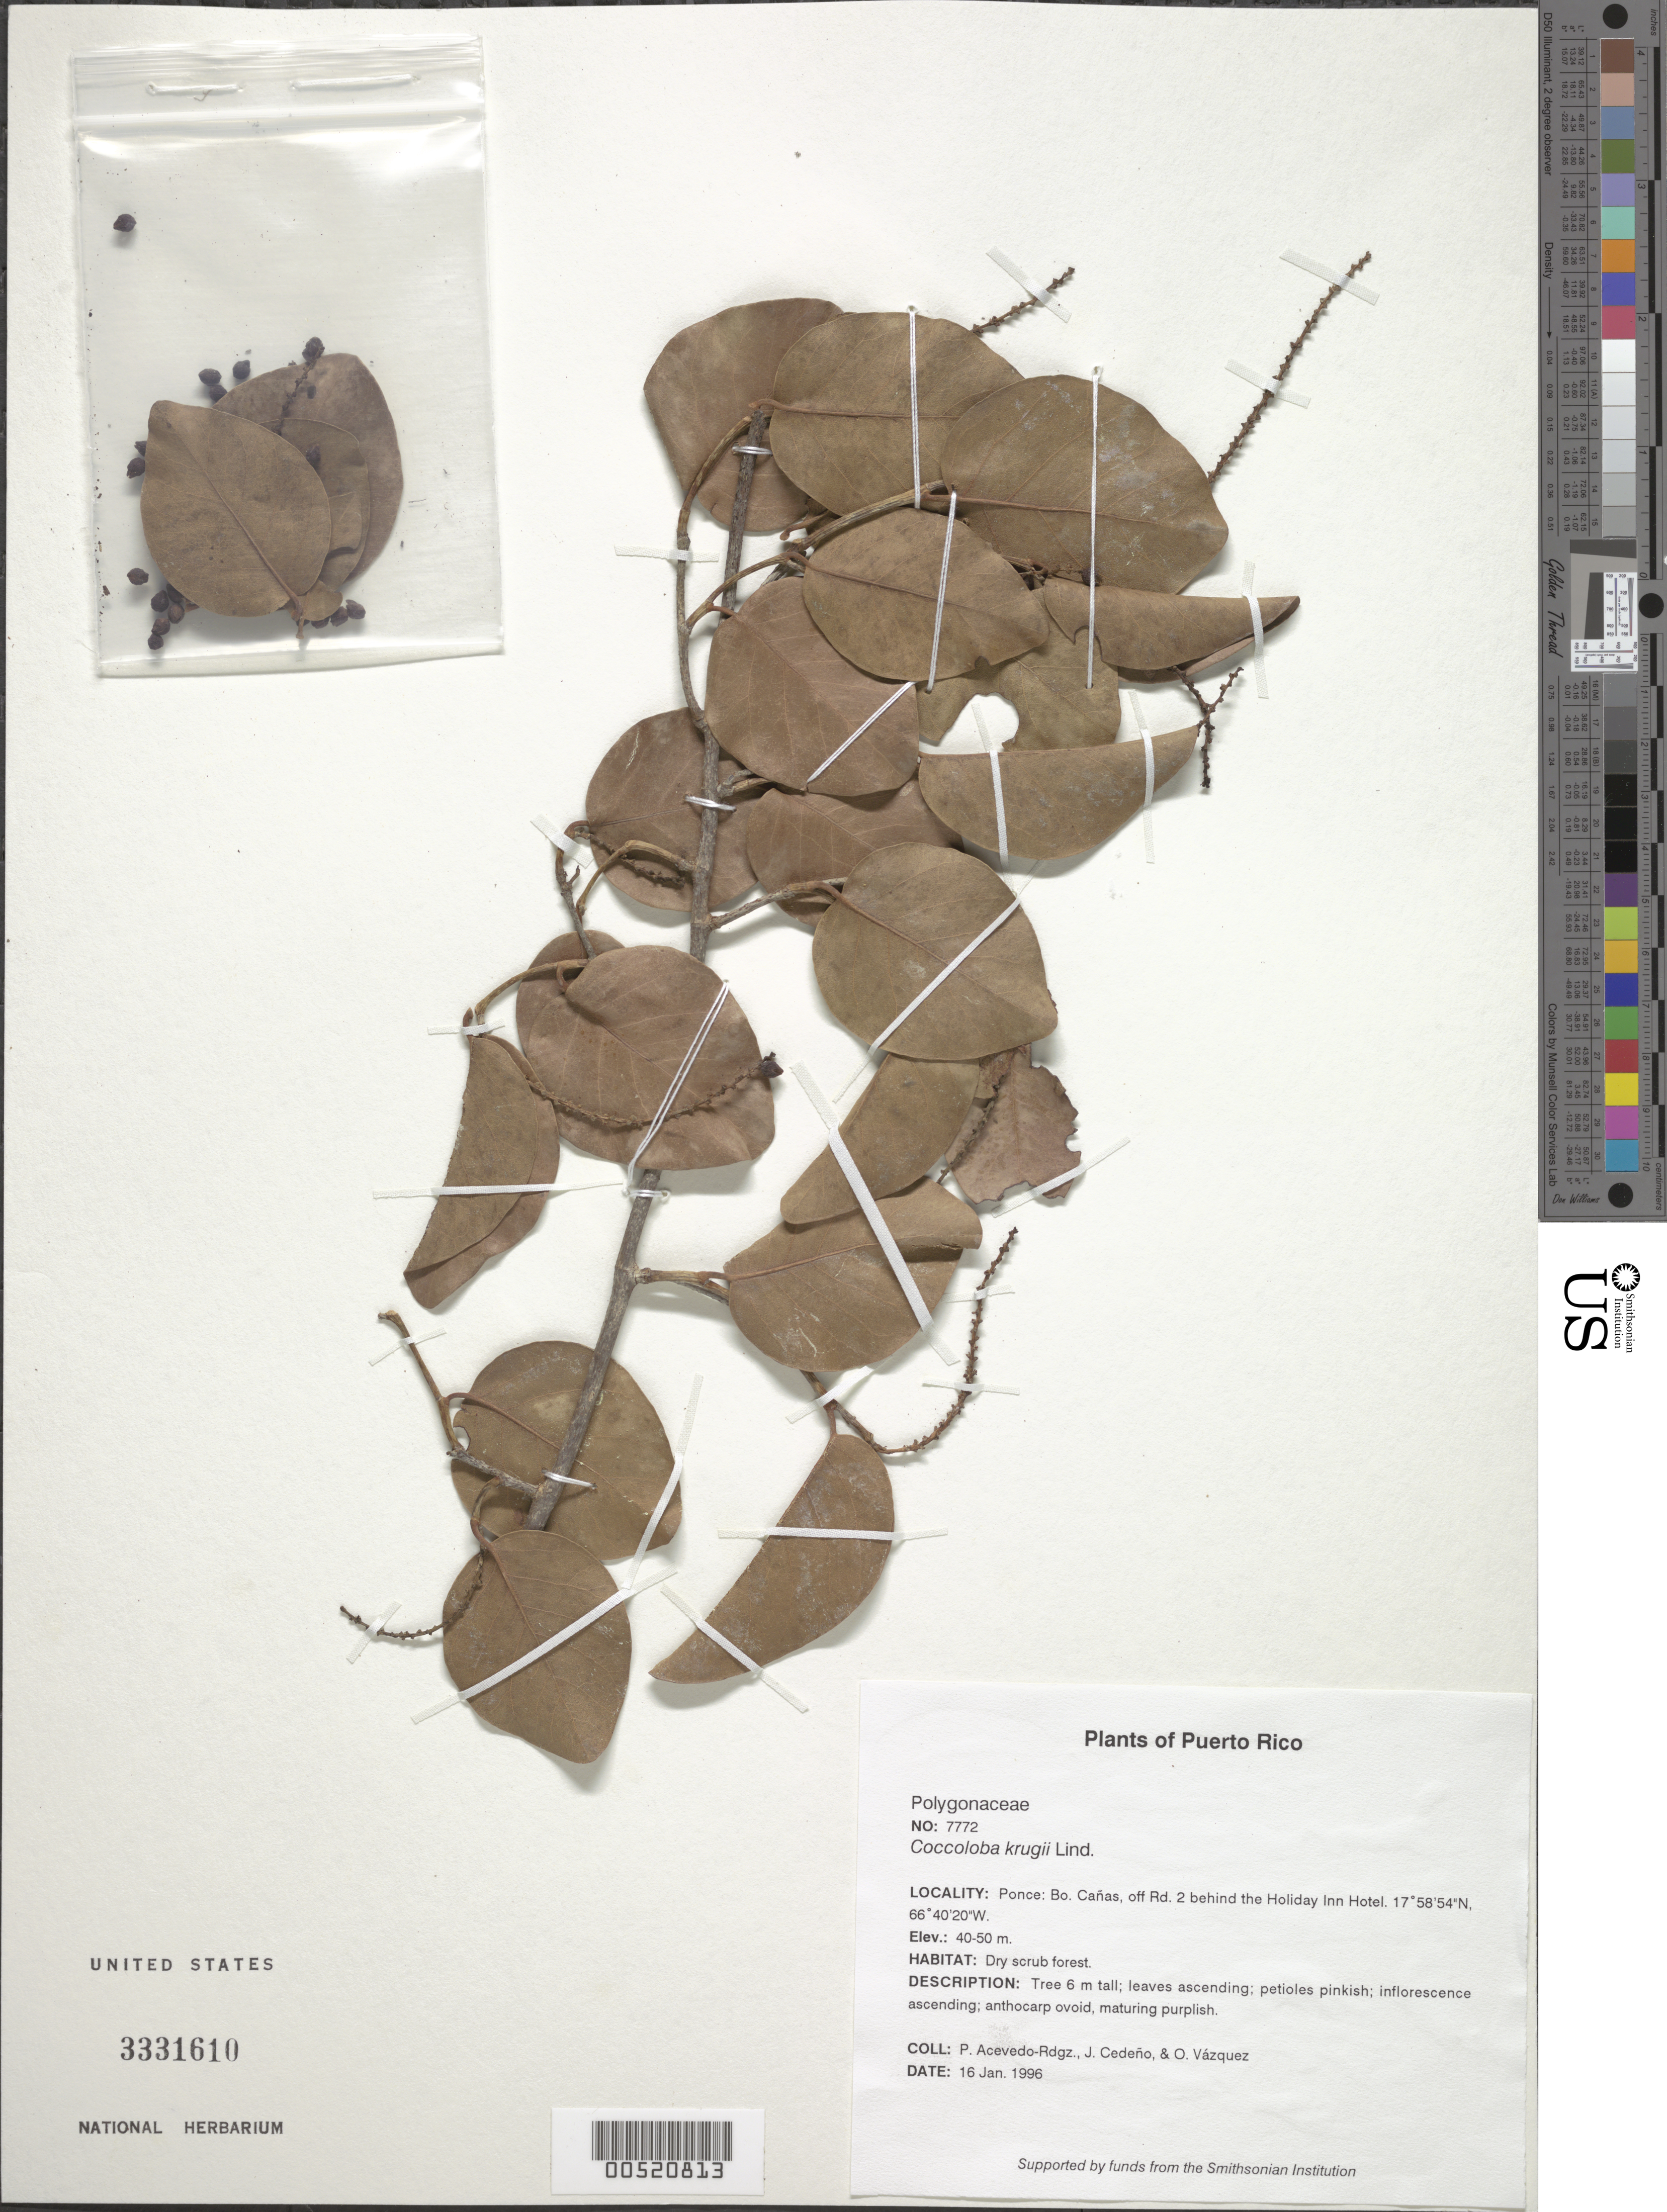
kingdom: Plantae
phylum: Tracheophyta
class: Magnoliopsida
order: Caryophyllales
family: Polygonaceae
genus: Coccoloba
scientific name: Coccoloba krugii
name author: Lindau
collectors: P. Acevedo-Rodr. & J. A. Cedeño M.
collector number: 7772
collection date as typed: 16 Jan 1996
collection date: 1996-01-16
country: Puerto Rico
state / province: Ponce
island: Puerto Rico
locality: Ponce: Bo. Cañas, off Rd. 2 behind the Holiday Inn Hotel.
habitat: Dry scrub forest.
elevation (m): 40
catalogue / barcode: US 3331610